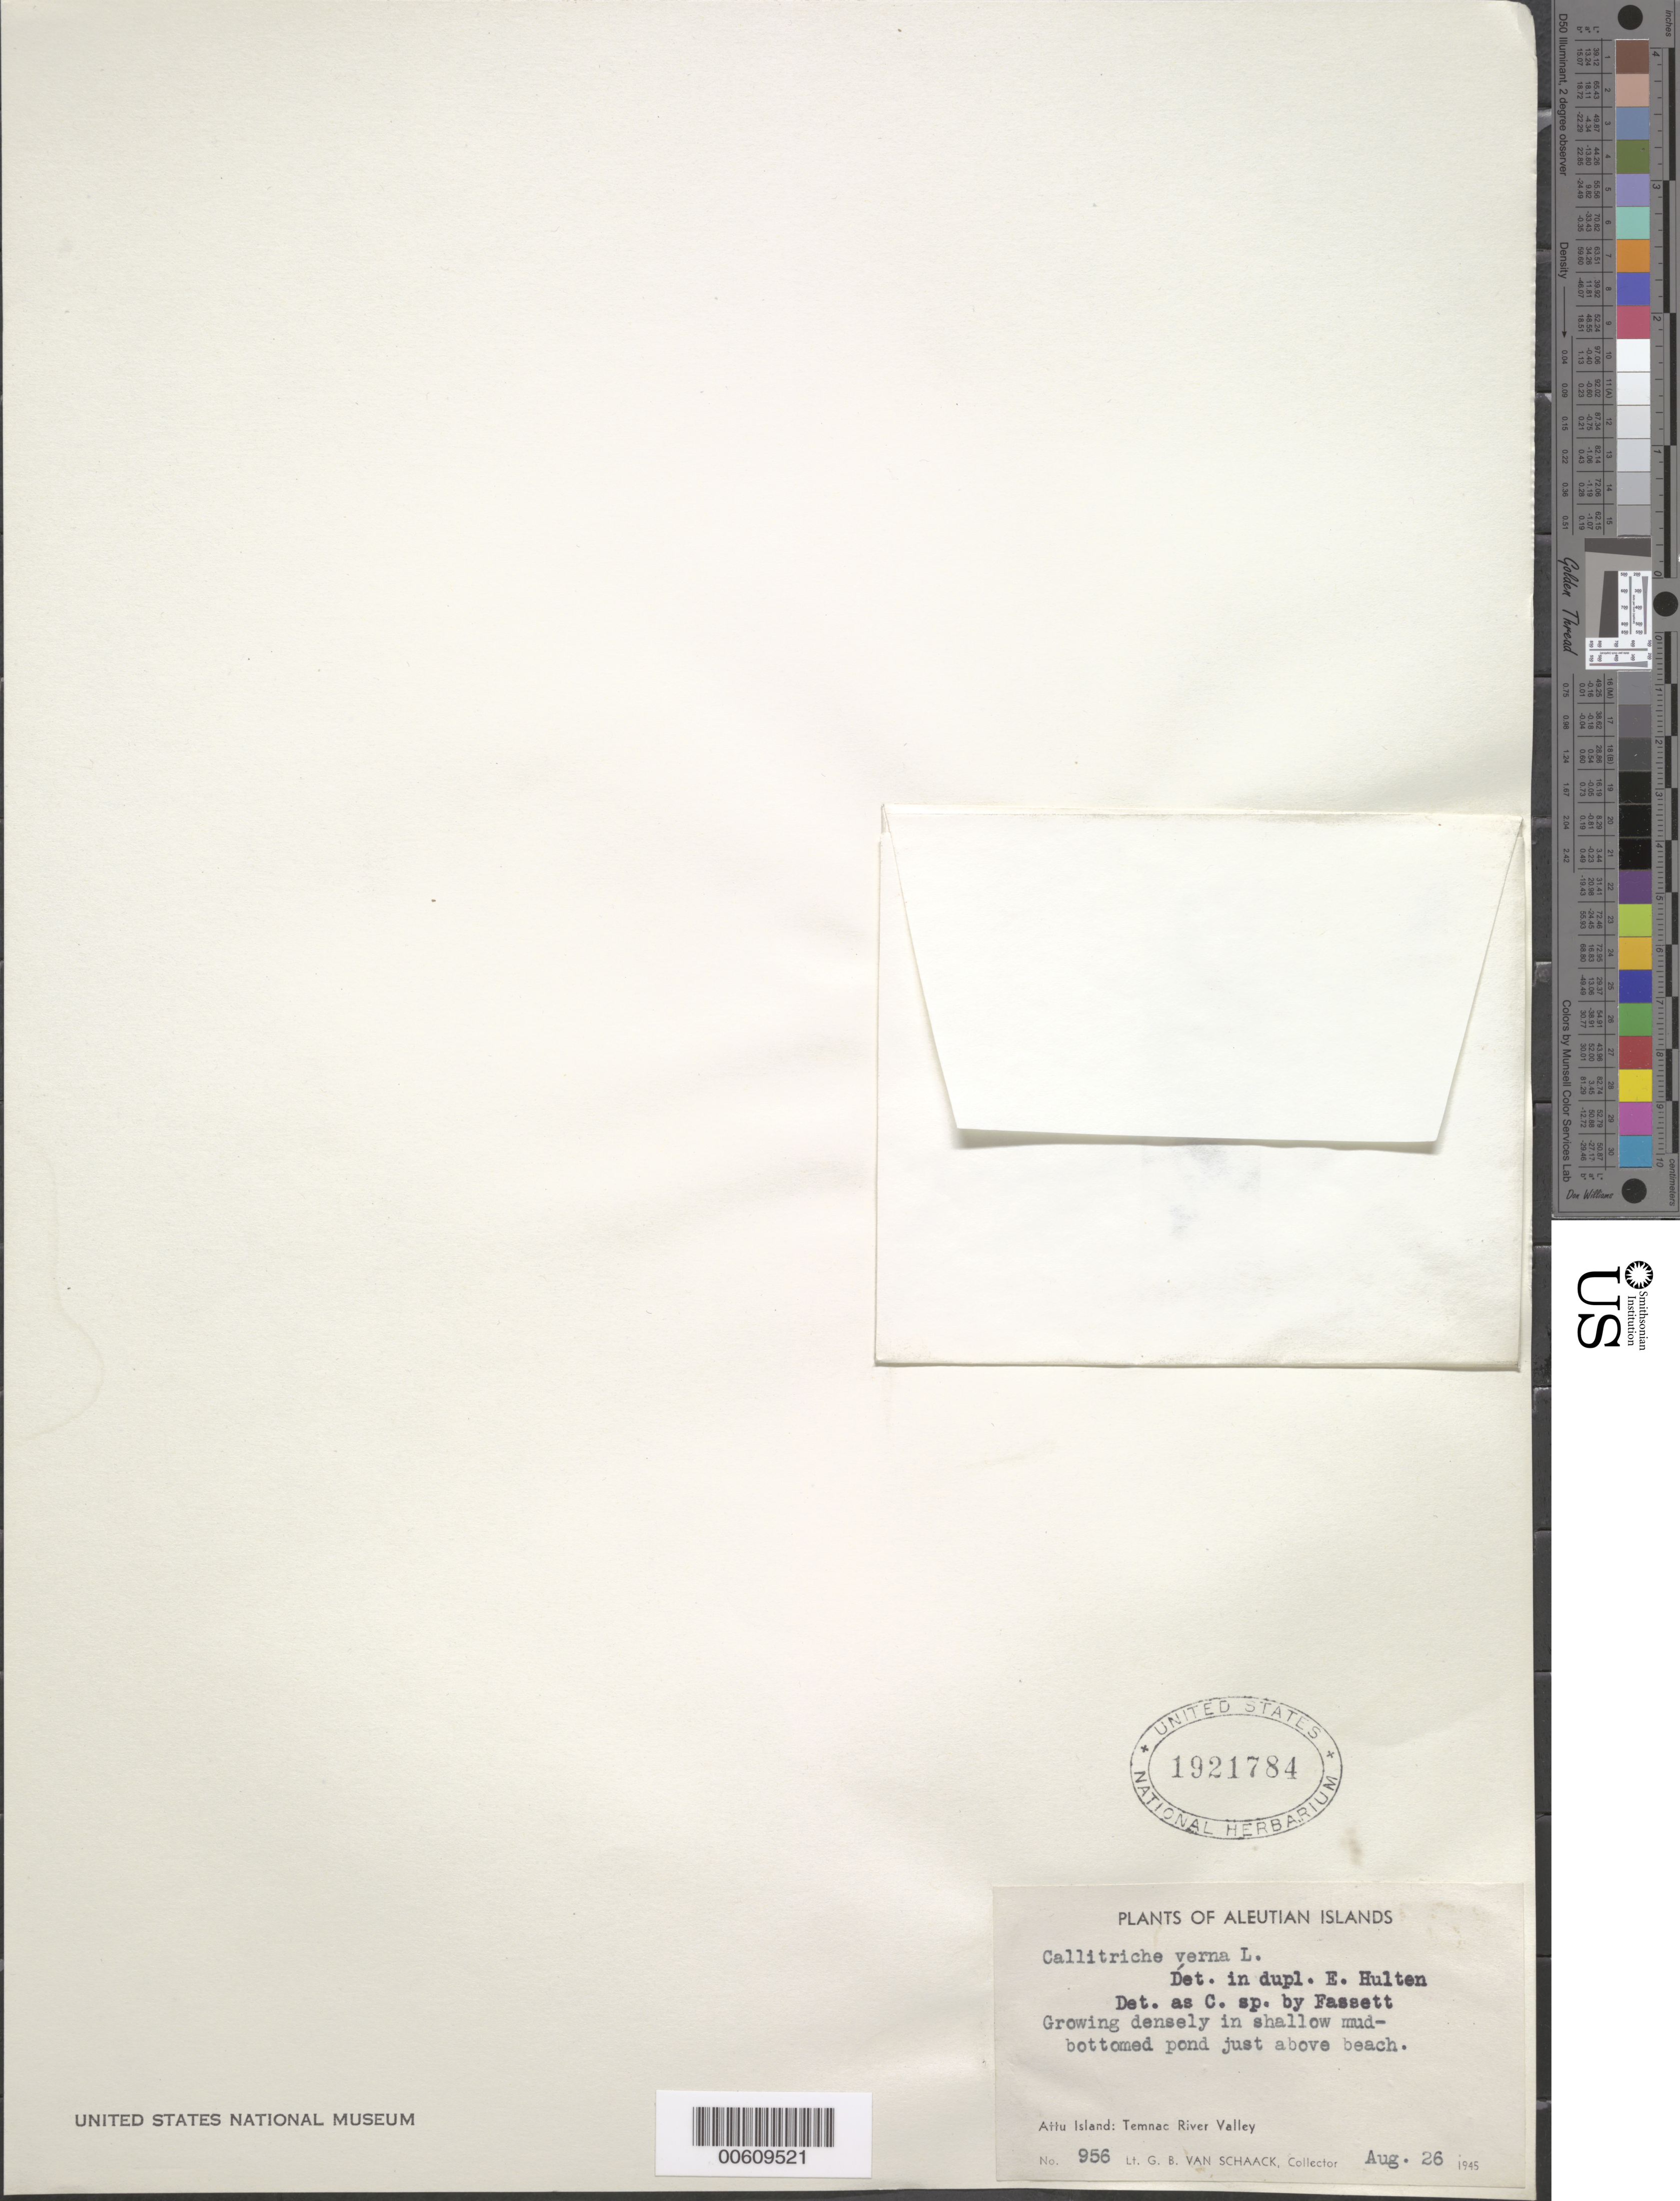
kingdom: Plantae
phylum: Tracheophyta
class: Magnoliopsida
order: Lamiales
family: Plantaginaceae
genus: Callitriche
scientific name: Callitriche verna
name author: L.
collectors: G. Van Schaack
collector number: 956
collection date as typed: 26 Aug 1945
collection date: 1945-08-26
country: United States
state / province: Alaska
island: Attu Island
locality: Temnac River Valley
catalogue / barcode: US 1921784